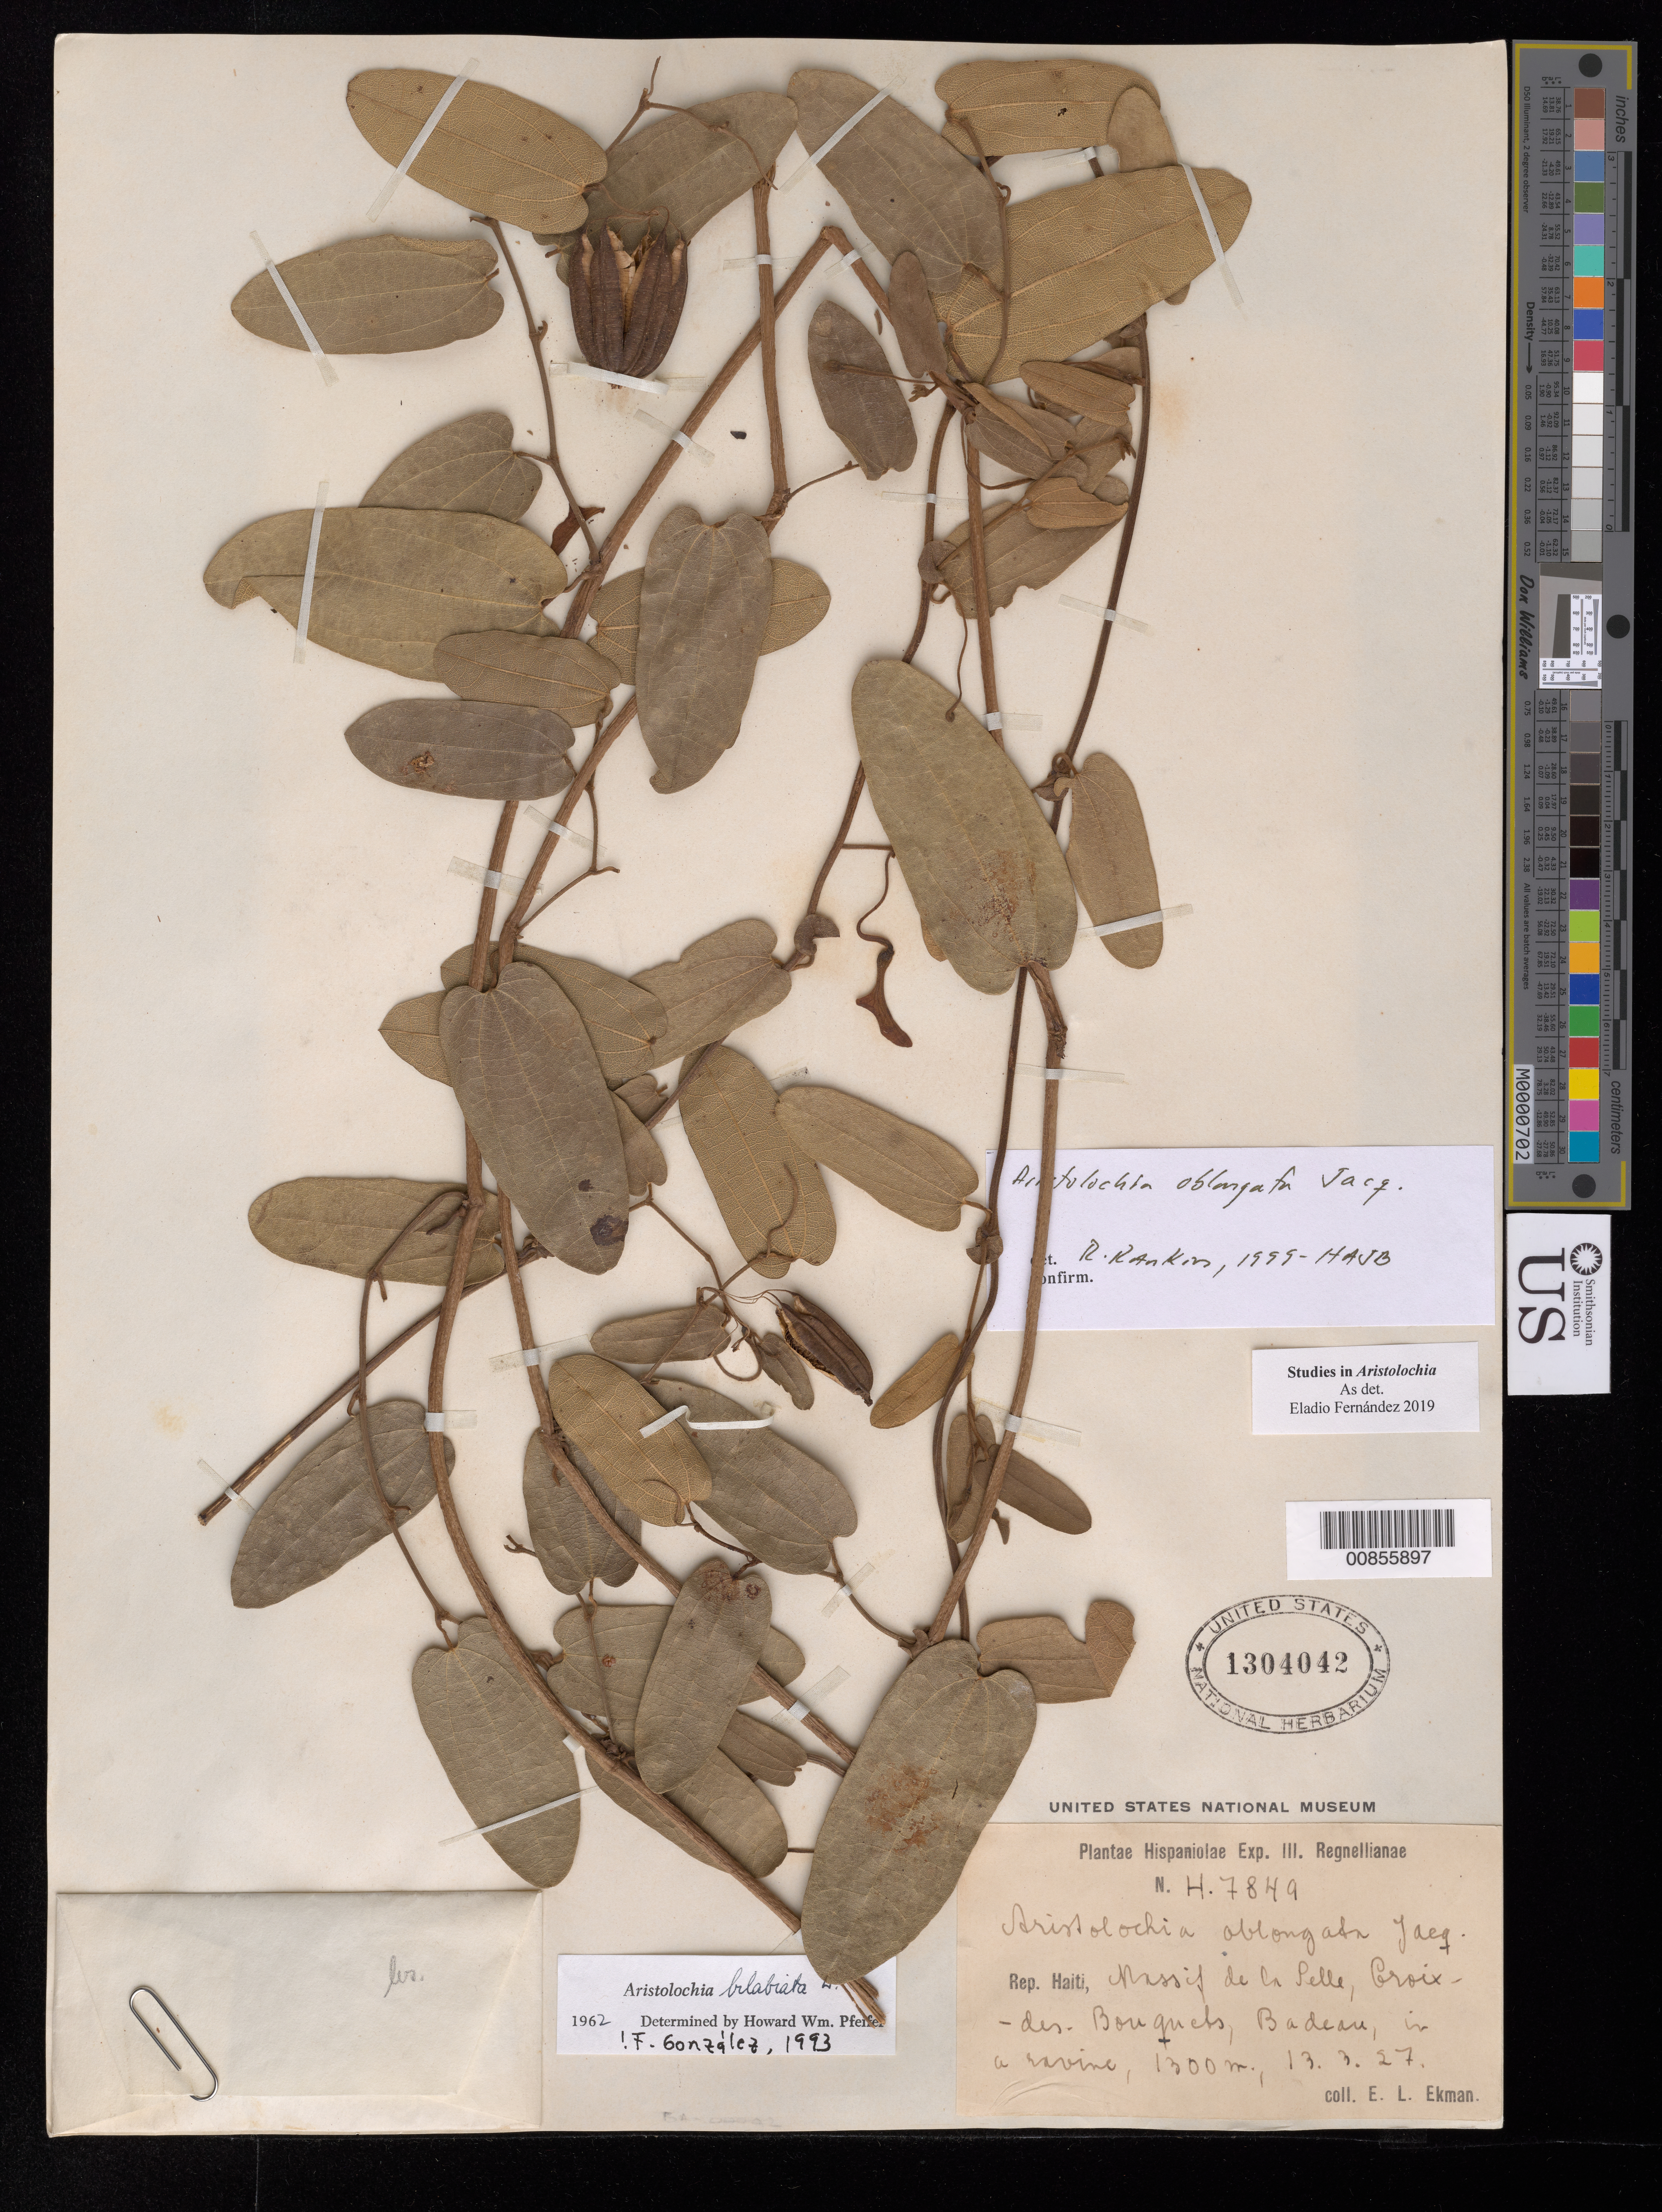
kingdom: Plantae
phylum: Tracheophyta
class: Magnoliopsida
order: Piperales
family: Aristolochiaceae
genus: Aristolochia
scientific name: Aristolochia bilabiata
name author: L.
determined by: Rankin Rodriguez, Rosa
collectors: E. L. Ekman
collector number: H 7849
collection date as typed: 13 Mar 1927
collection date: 1927-03-13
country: Haiti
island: Hispaniola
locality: Massif de la Selle, Croix des Bouquets, Badeau.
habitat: In a ravine.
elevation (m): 1300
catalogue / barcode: US 1304042